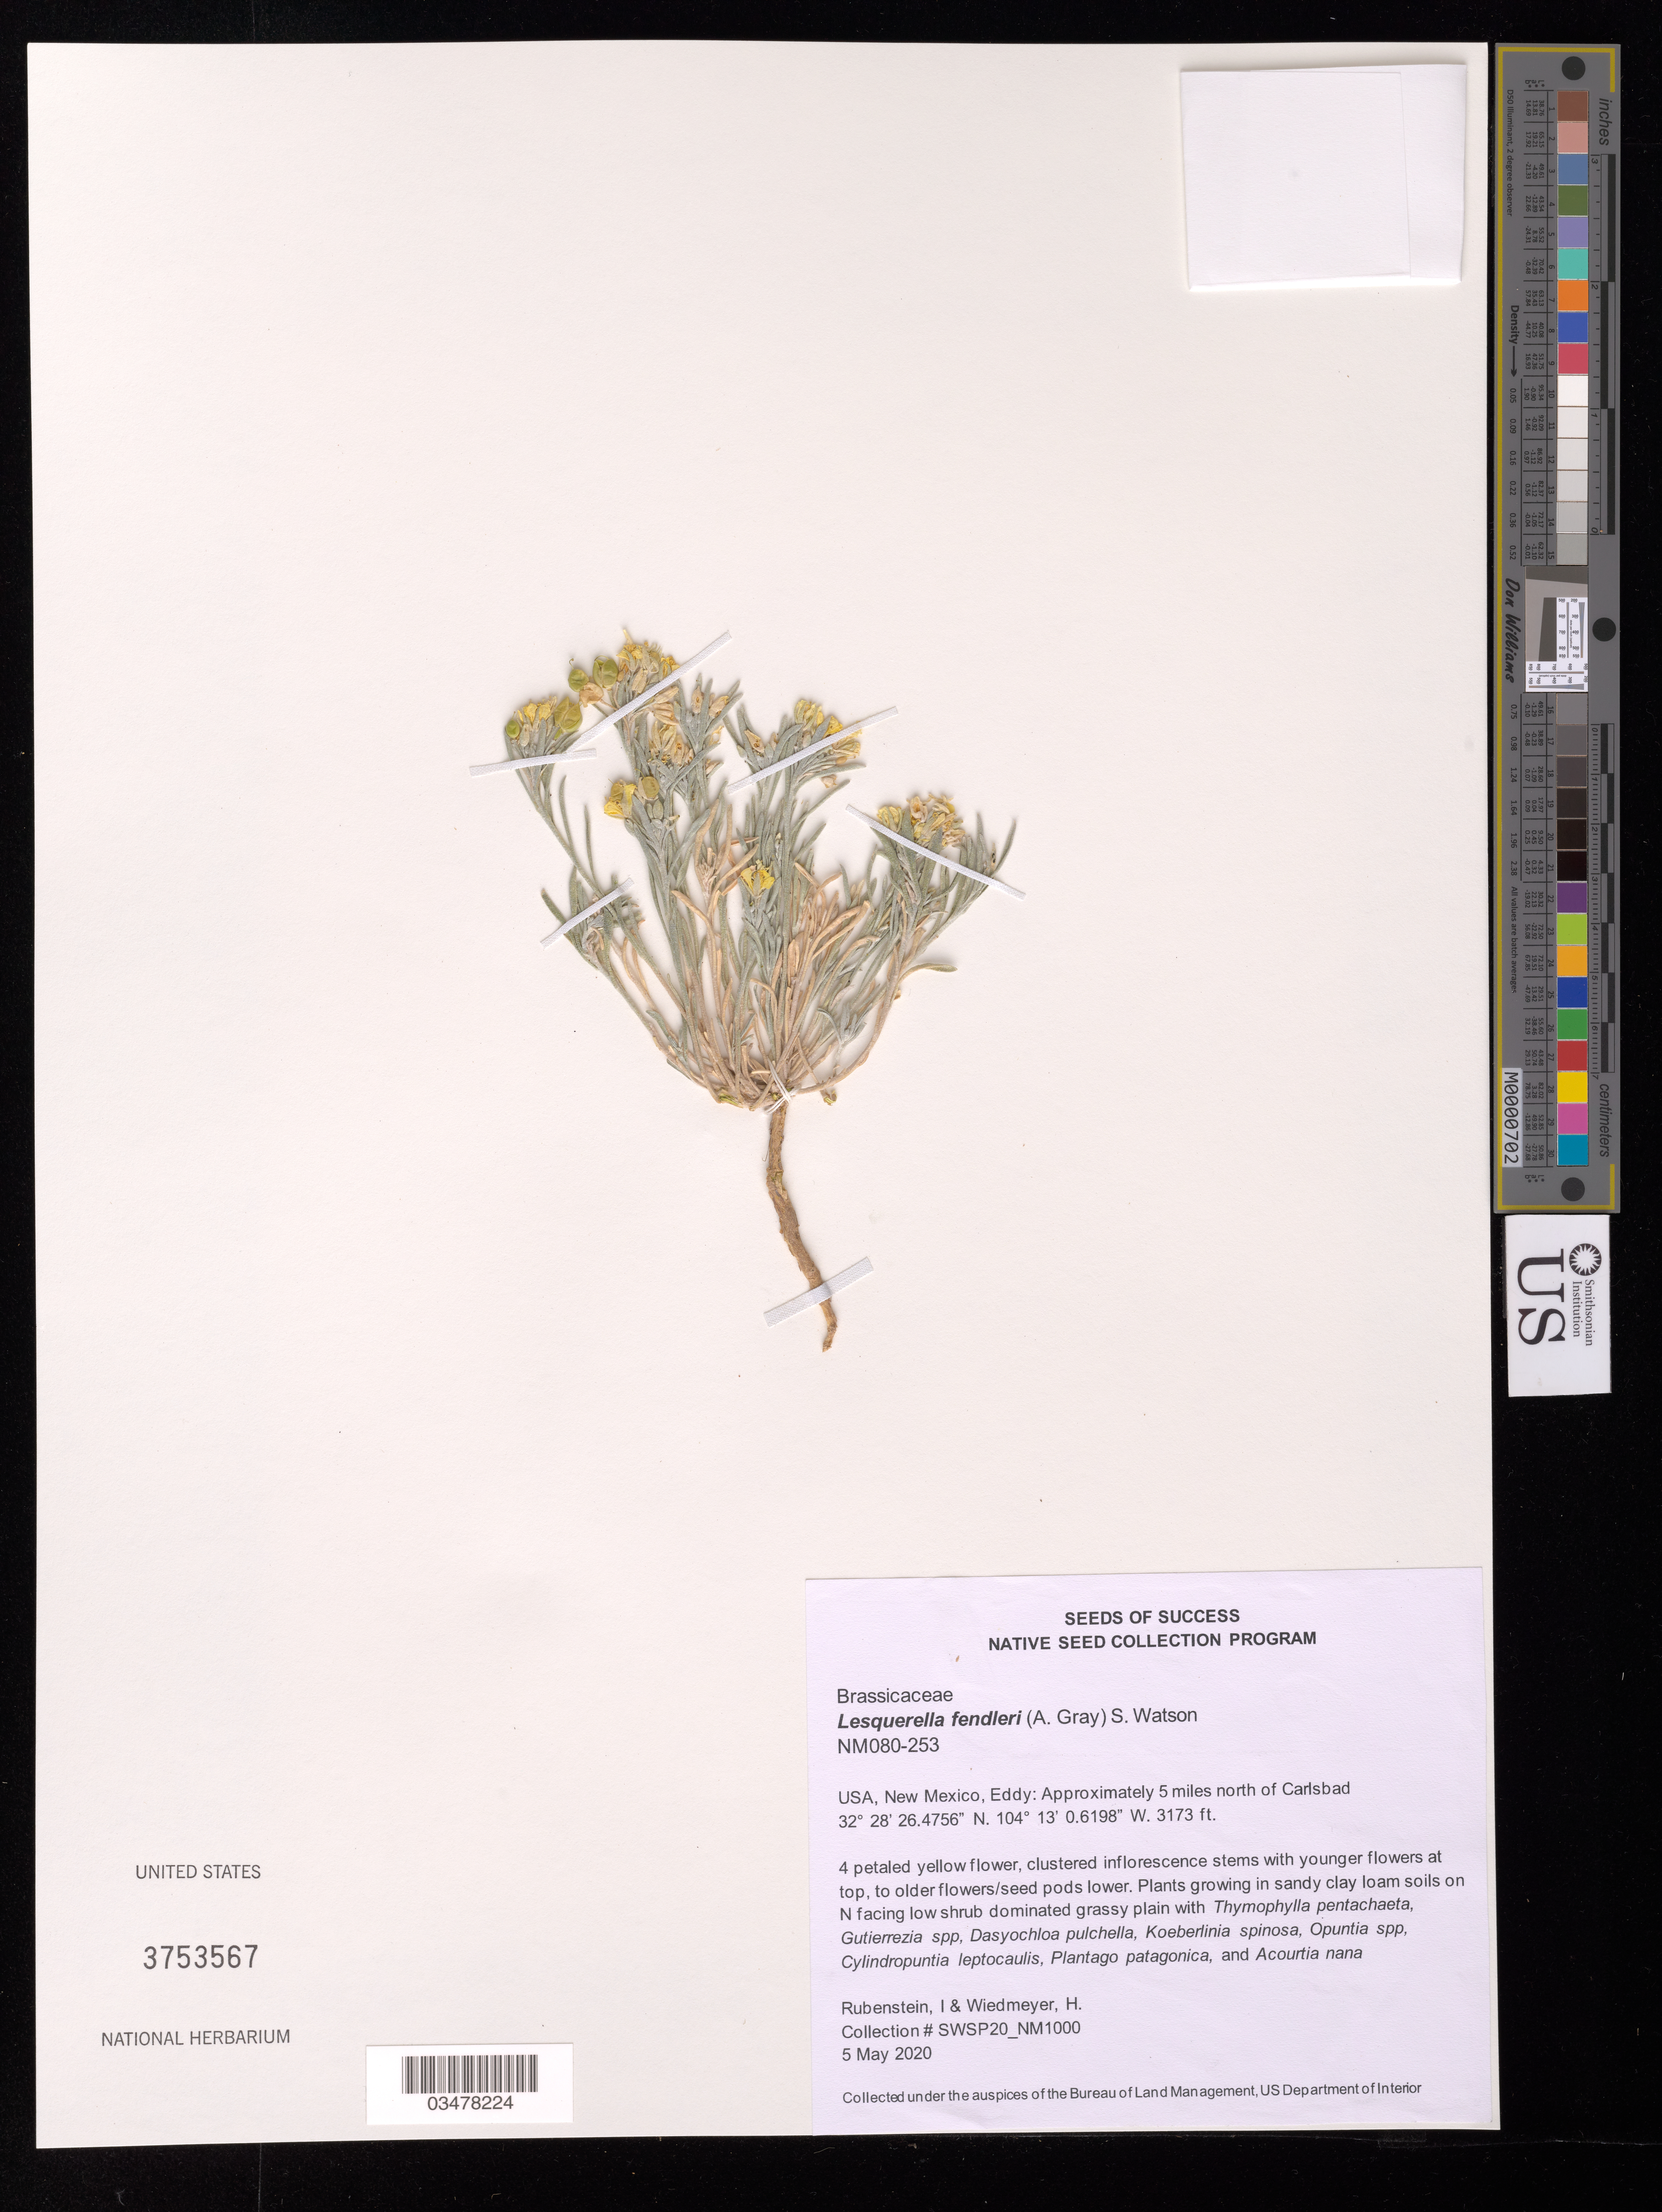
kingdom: Plantae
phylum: Tracheophyta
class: Magnoliopsida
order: Brassicales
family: Brassicaceae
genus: Lesquerella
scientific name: Lesquerella fendleri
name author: (A. Gray) S. Watson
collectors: I. Rubenstein & H. Wiedmeyer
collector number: NM080-253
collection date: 2020-05-05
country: United States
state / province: New Mexico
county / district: Eddy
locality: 5 mi. N of Carlsbad.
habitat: Sandy clay loam soils. Low shrub dominated grassy plain. With Gutierrezia sp., Dasyochloa pulchella, Opuntia sp., etc.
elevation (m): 967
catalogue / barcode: US 3753567